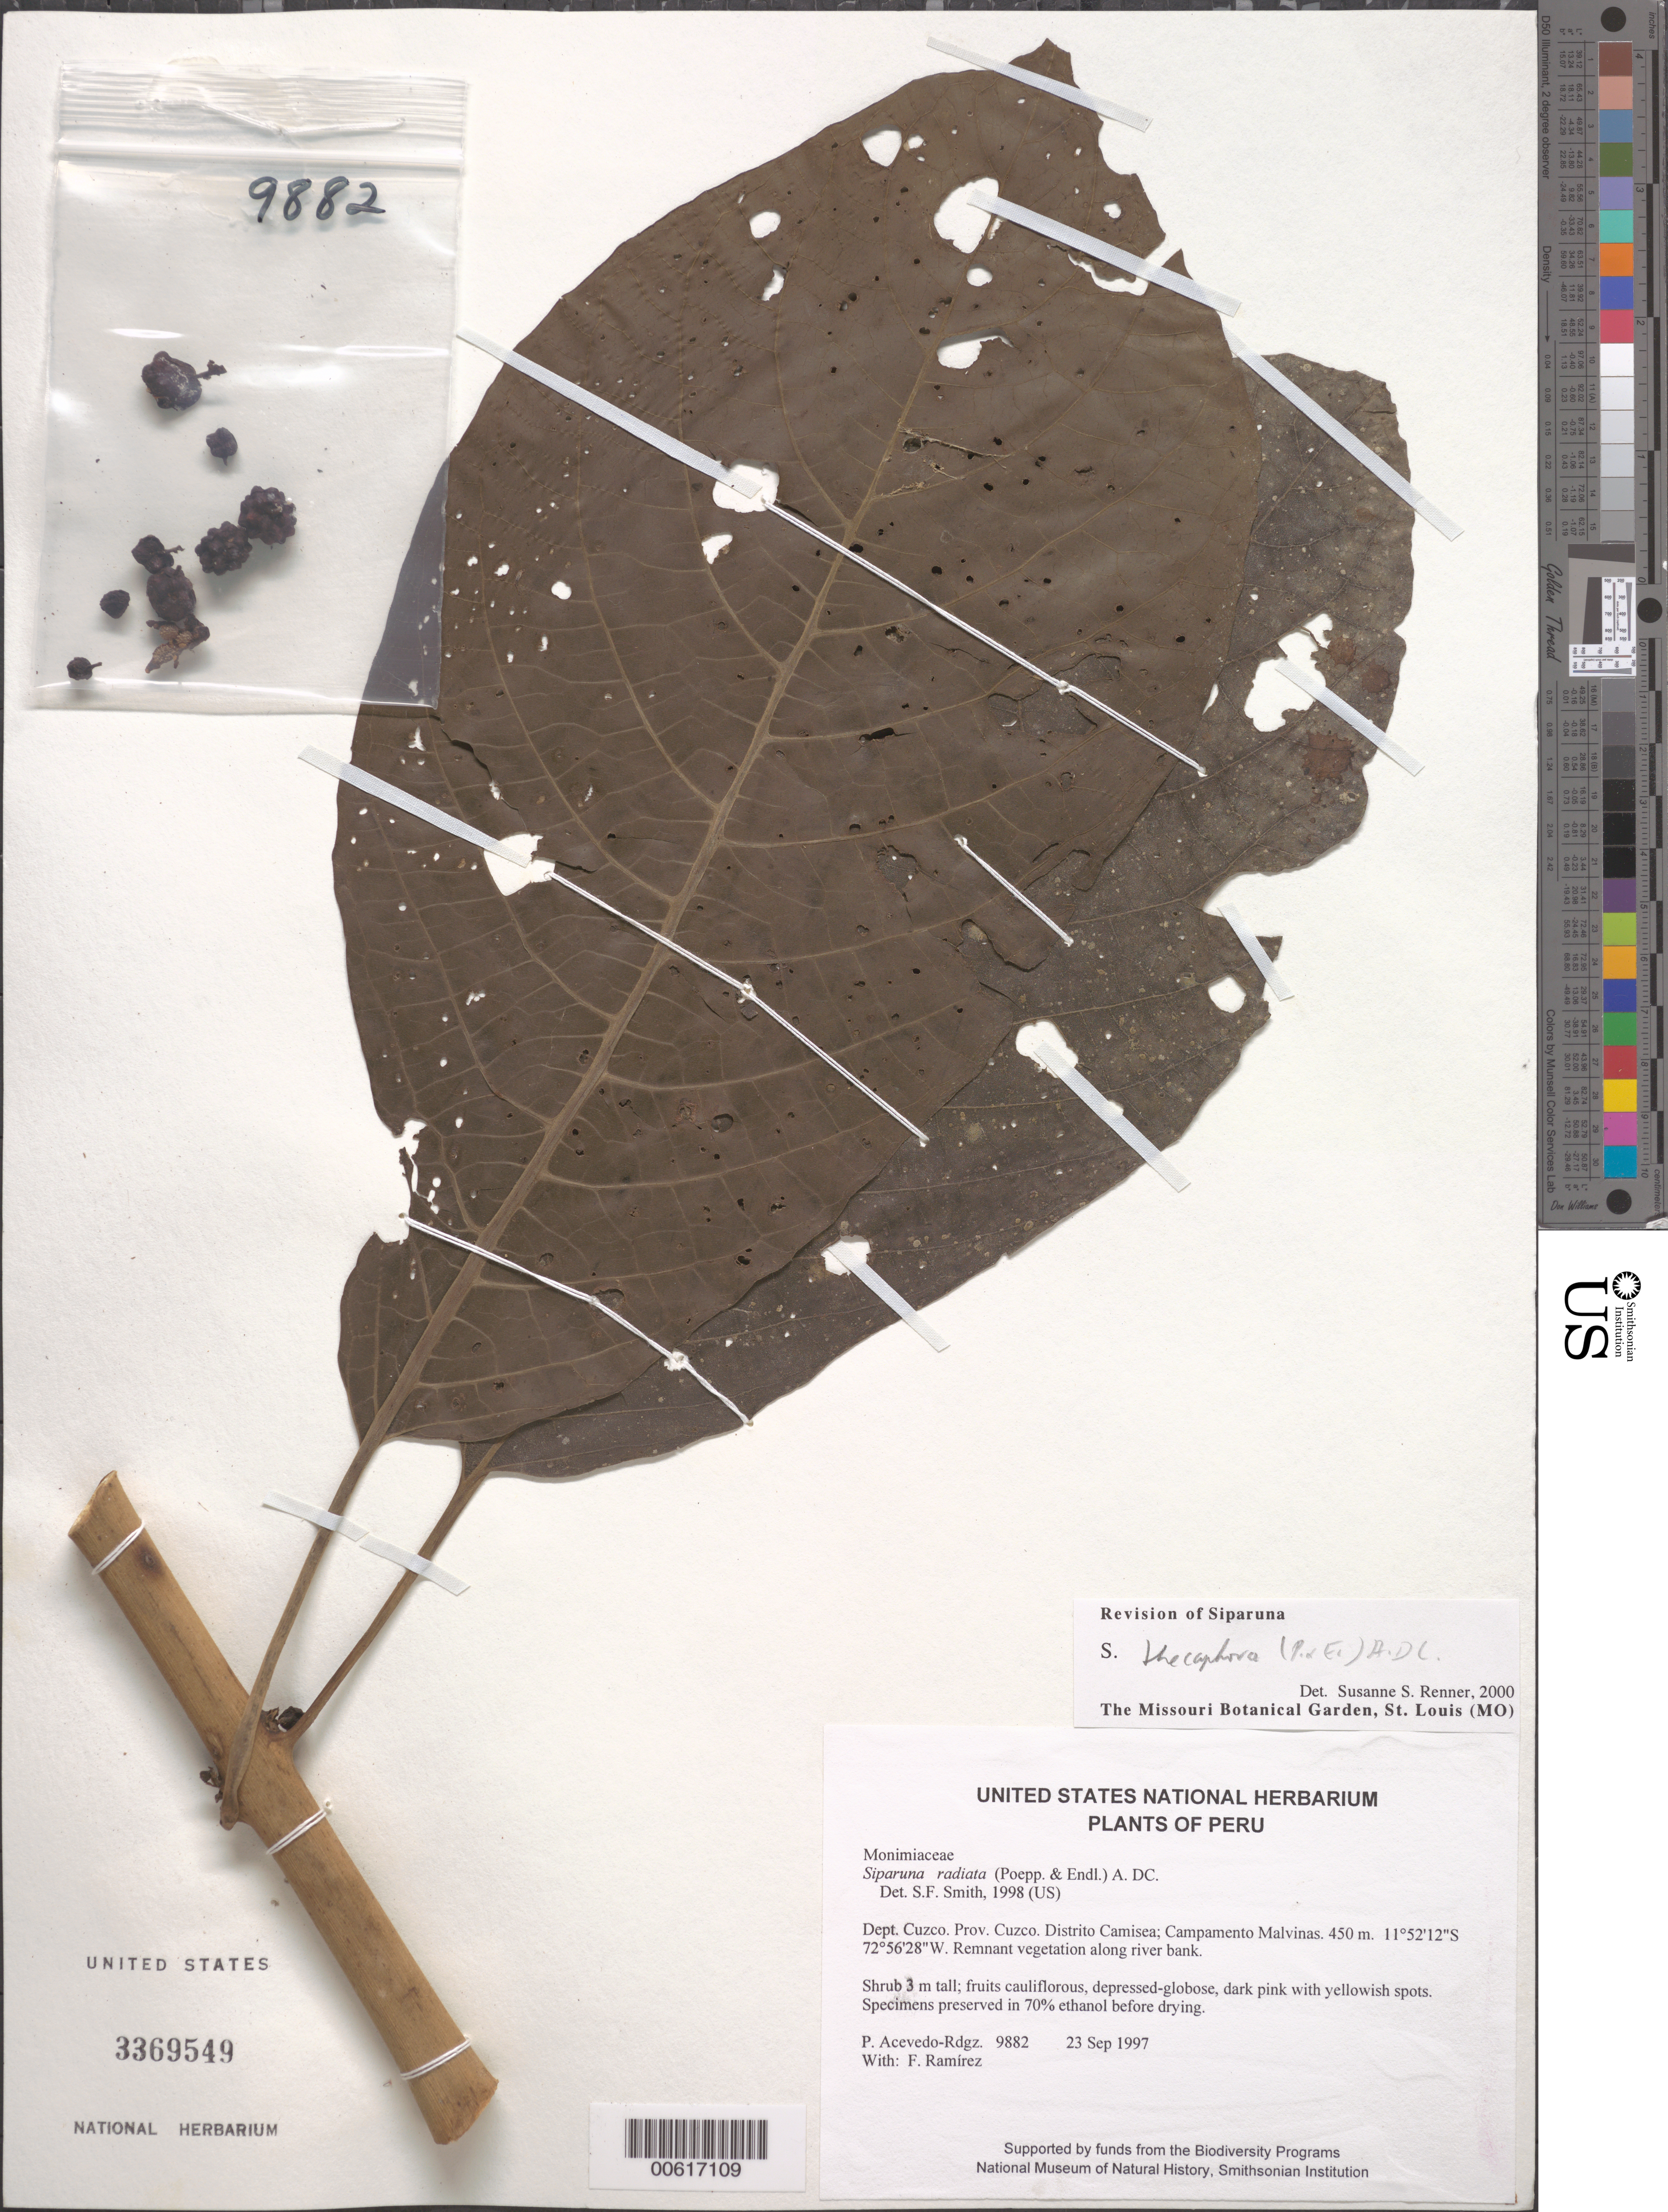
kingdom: Plantae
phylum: Tracheophyta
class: Magnoliopsida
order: Laurales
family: Siparunaceae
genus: Siparuna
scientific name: Siparuna thecaphora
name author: (Poepp. & Endl.) A. DC.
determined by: Renner, S. S.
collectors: P. Acevedo-Rodr. & F. Ramirez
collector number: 9882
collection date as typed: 23 Sep 1997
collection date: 1997-09-23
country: Peru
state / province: Cusco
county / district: Cusco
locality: Distrito Camisea; Campamento Malvinas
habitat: Remnant vegetation along river bank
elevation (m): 450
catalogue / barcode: US 3369549